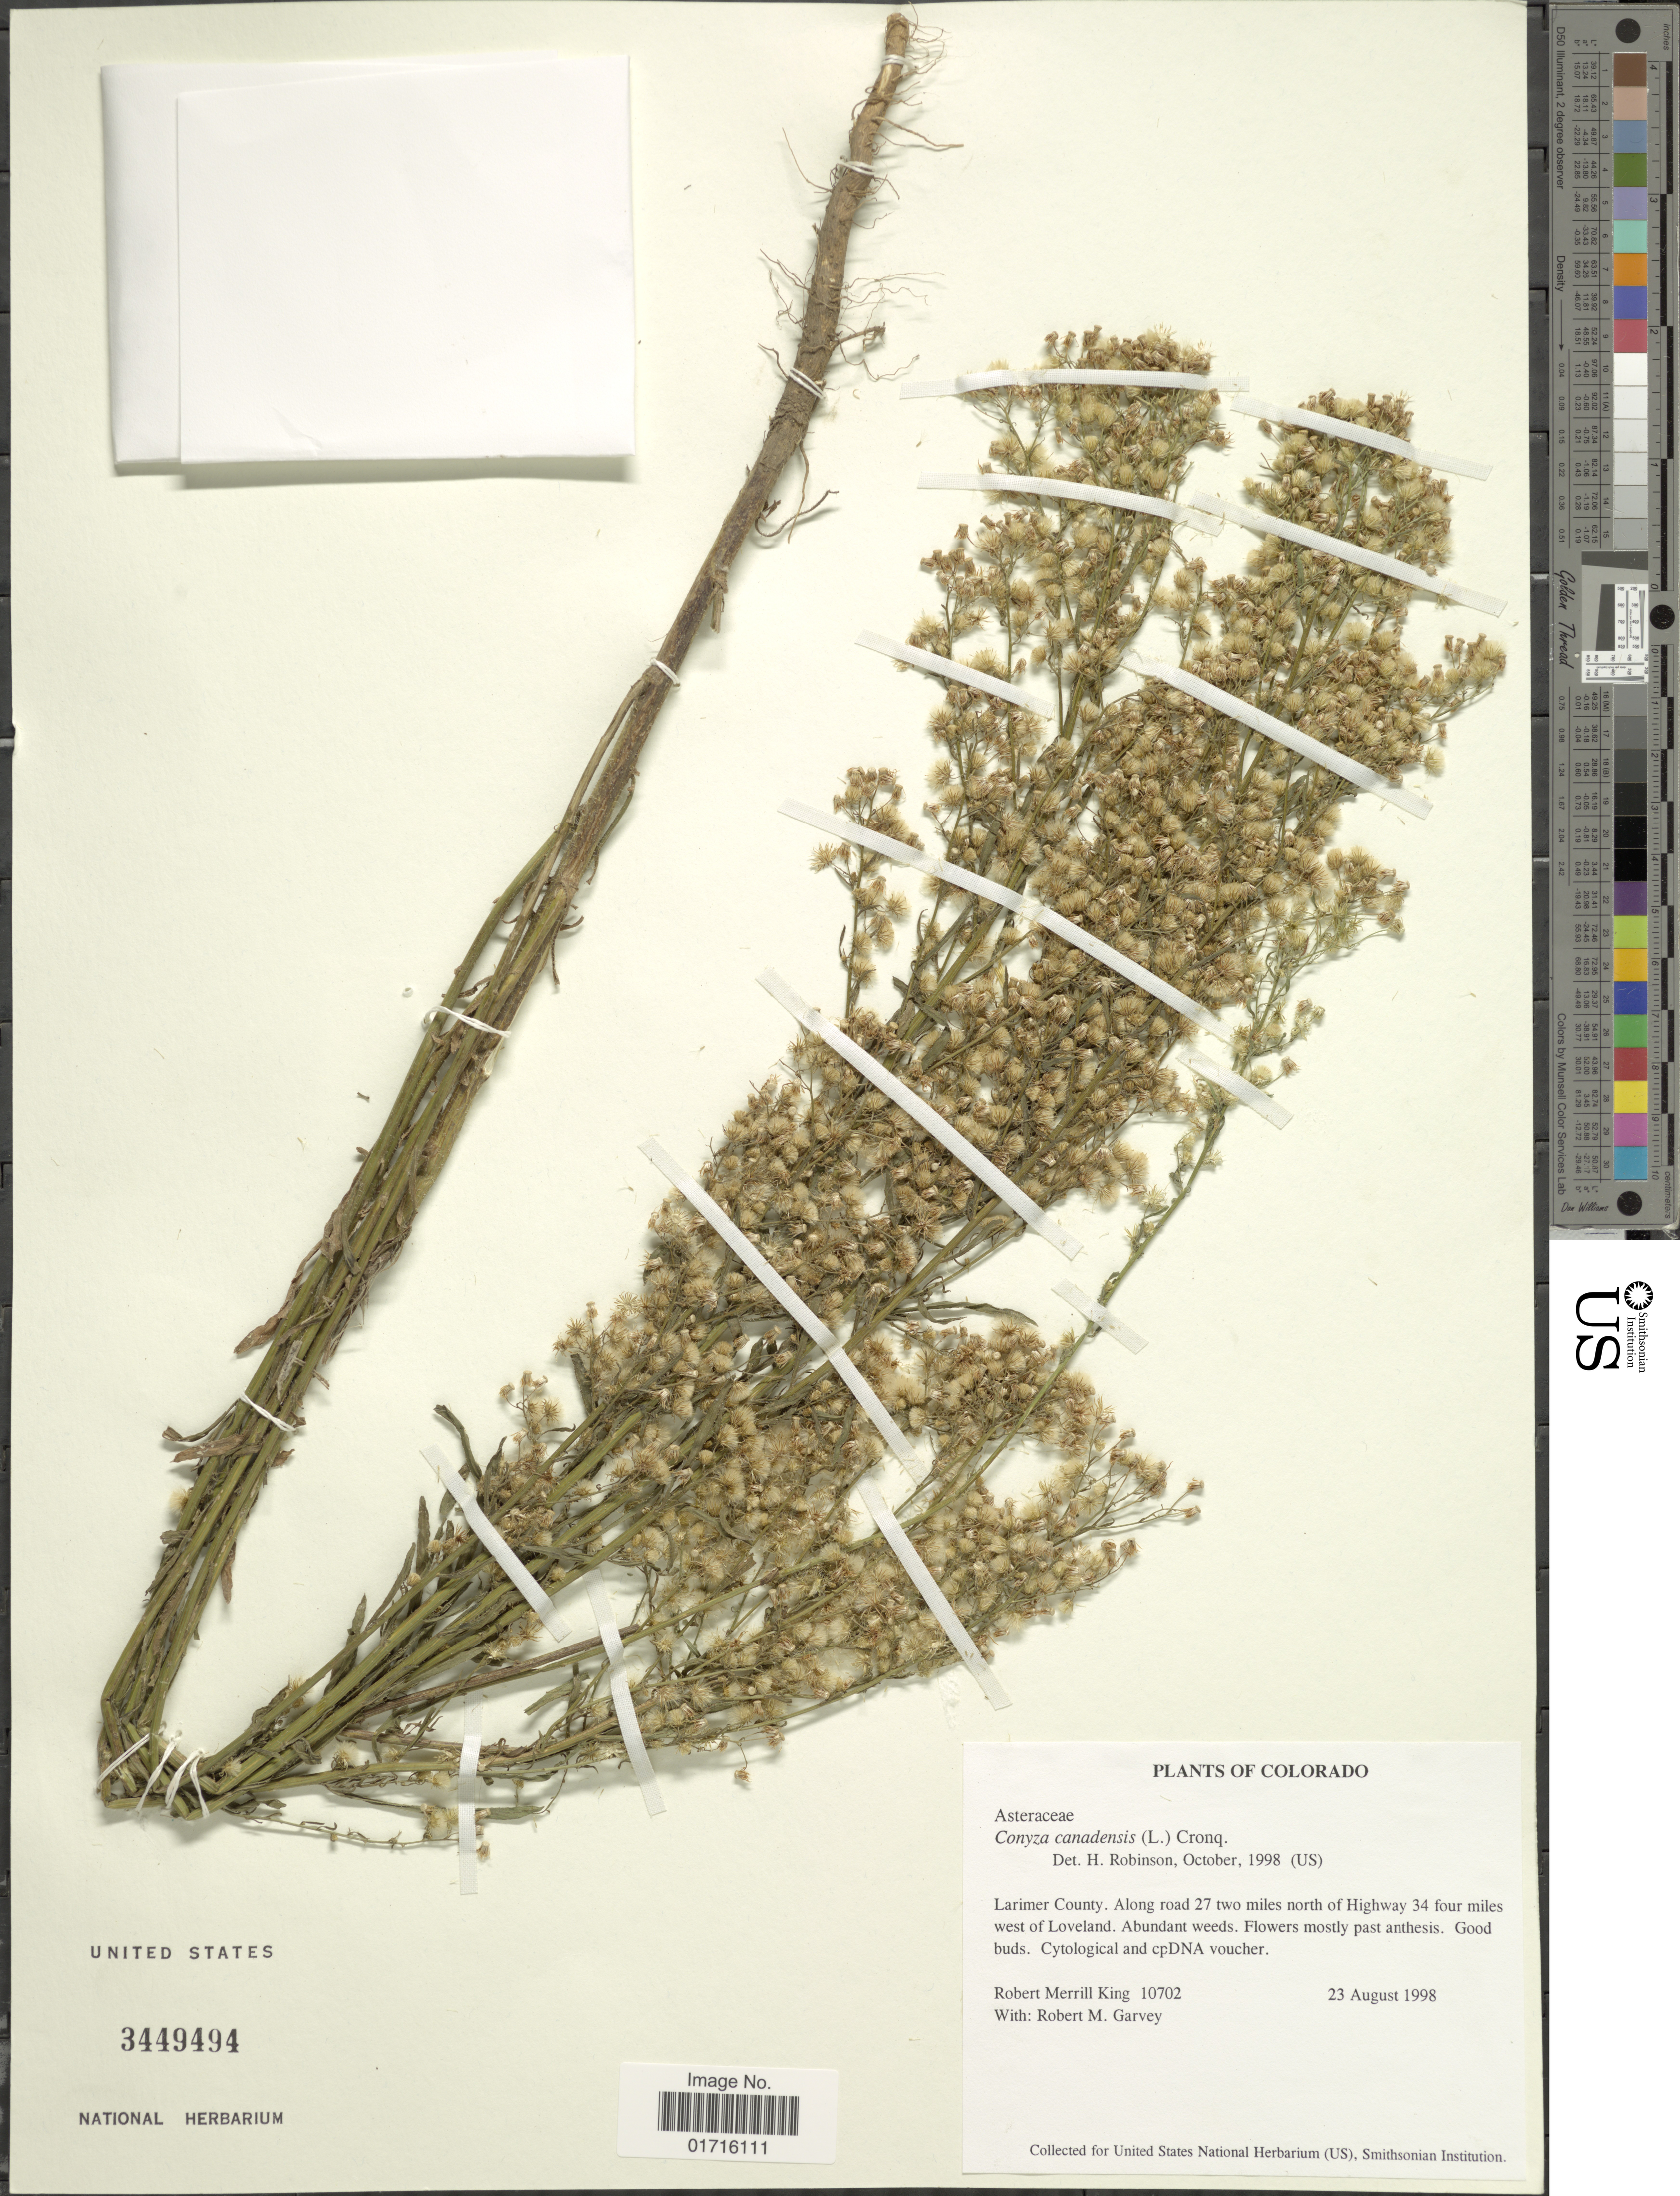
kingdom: Plantae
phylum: Tracheophyta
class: Magnoliopsida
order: Asterales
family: Asteraceae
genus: Conyza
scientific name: Conyza canadensis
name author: (L.) Cronq.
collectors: R. M. King & R. Garvey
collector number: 10702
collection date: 1998-08-23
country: United States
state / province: Colorado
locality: Larimer County. Along road 27 two miles north of Highway 34 four miles west of Loveland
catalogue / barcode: US 3449494